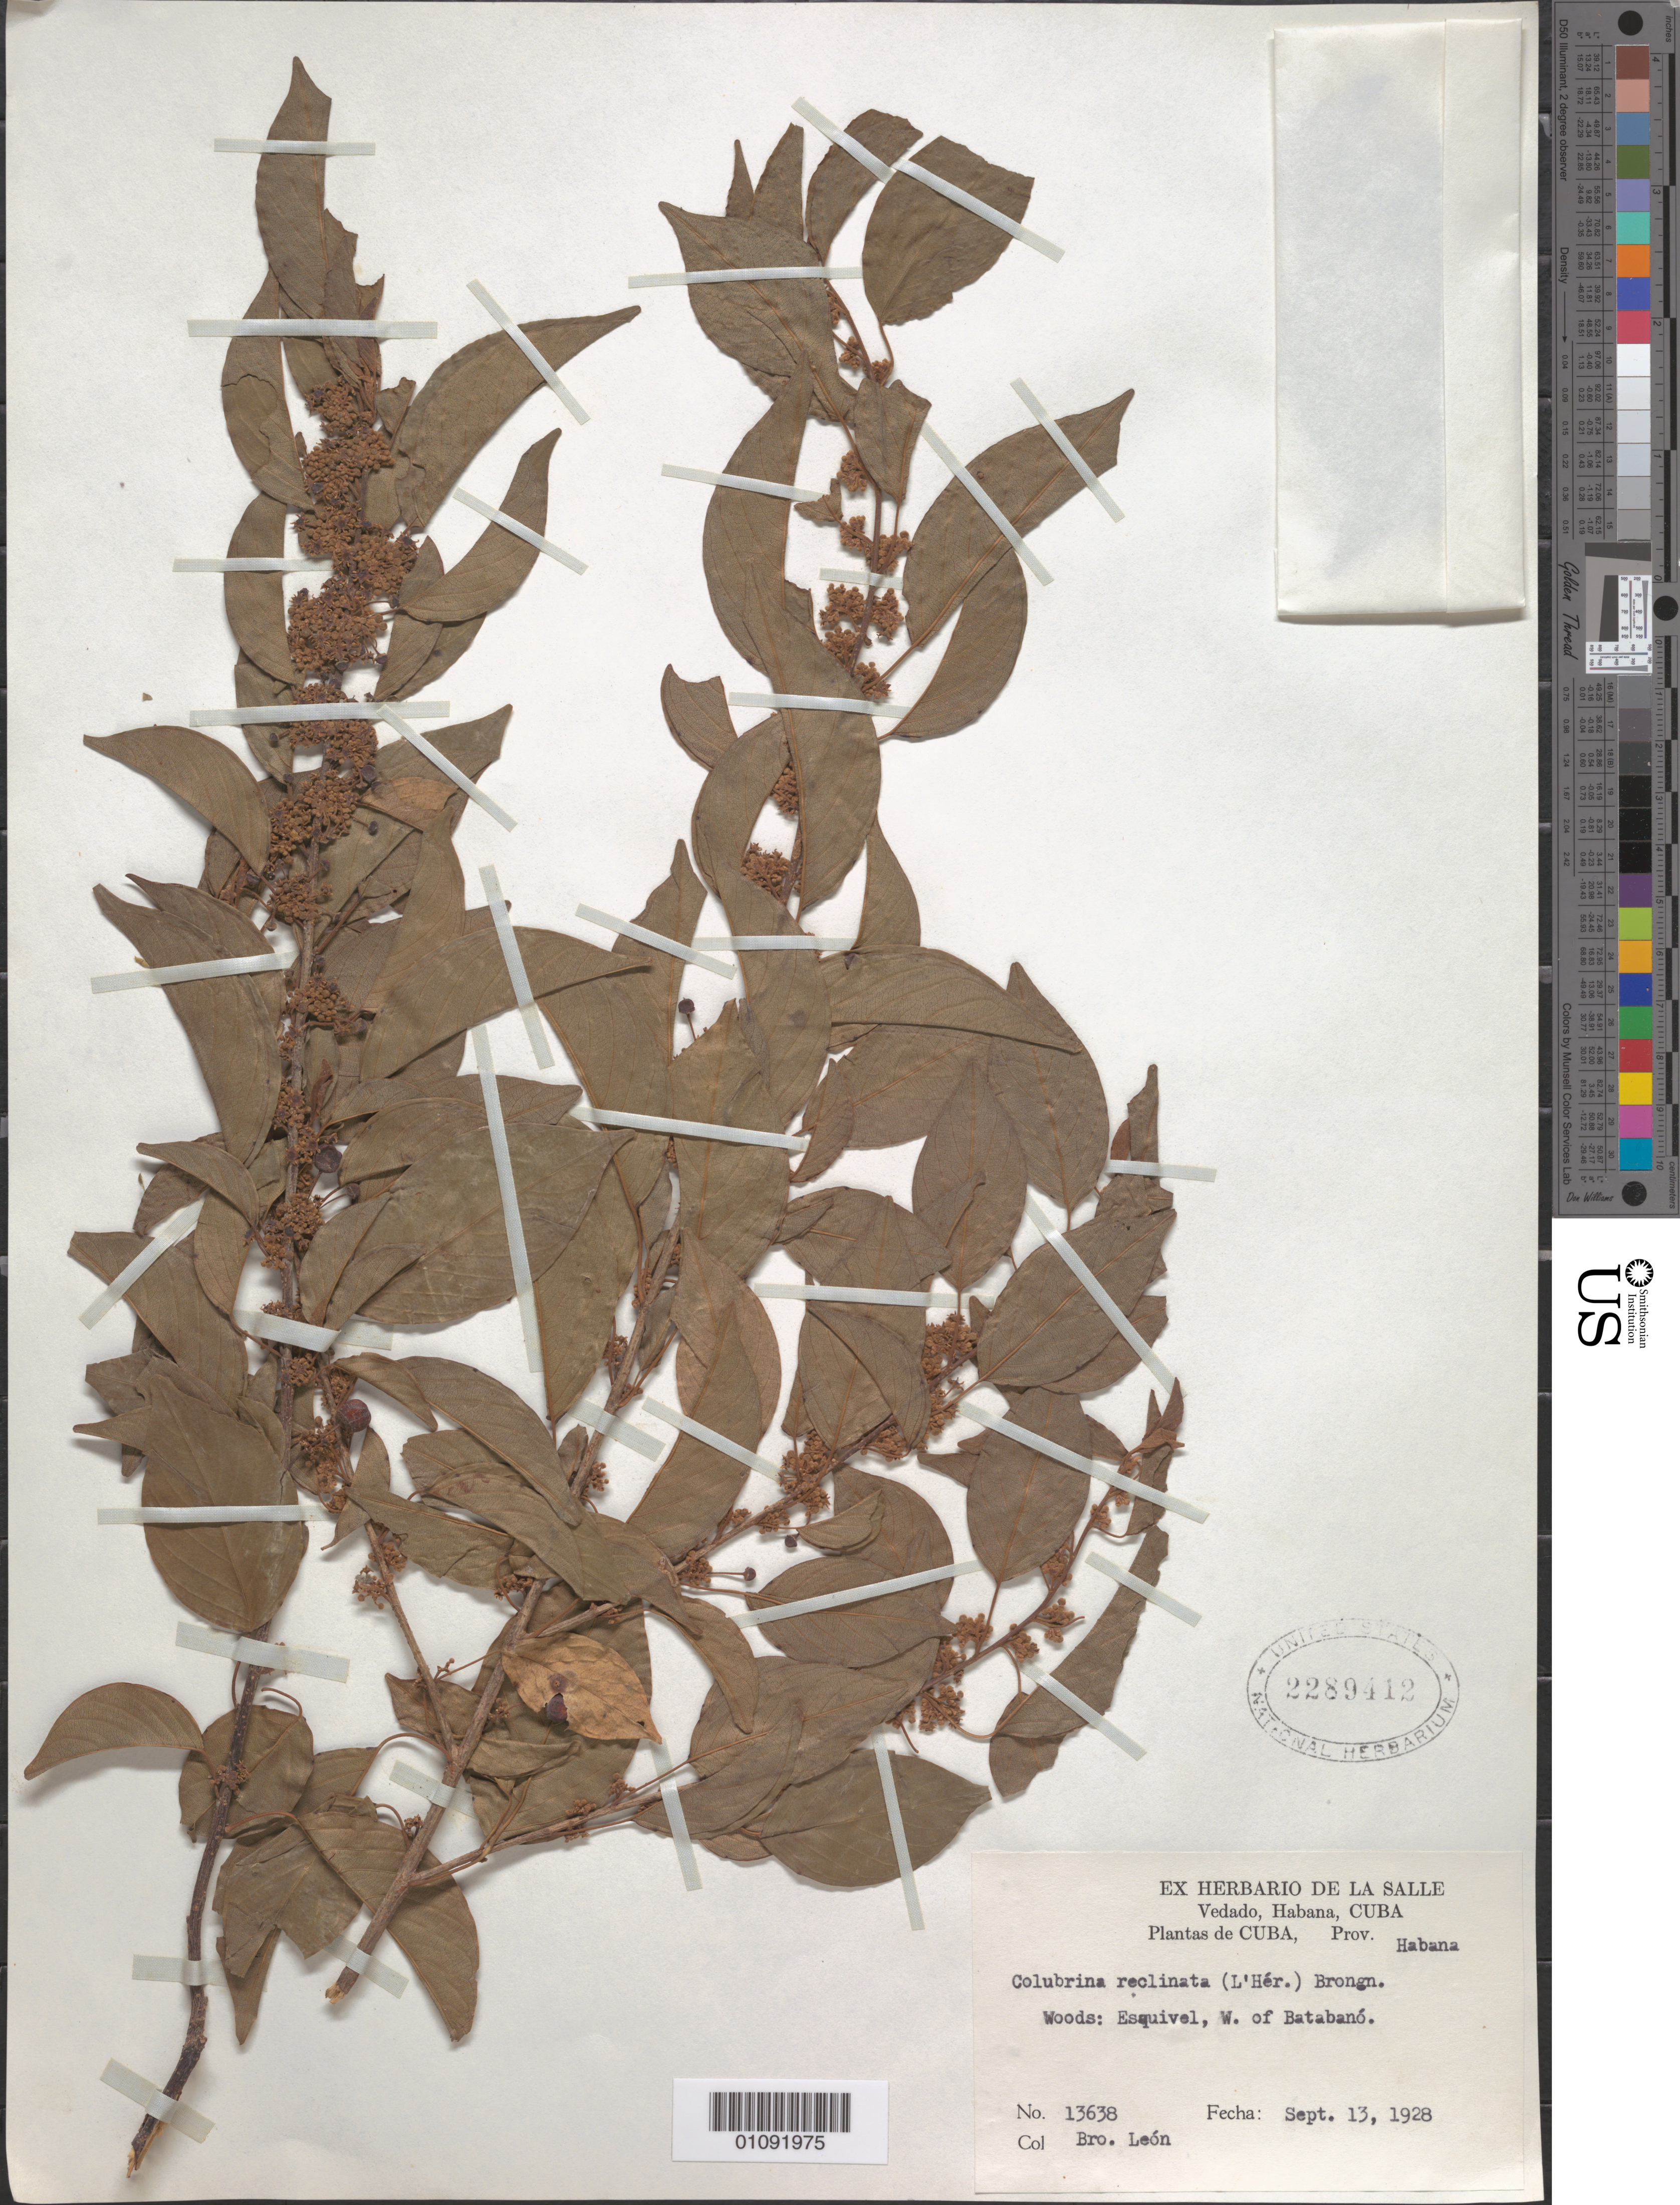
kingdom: Plantae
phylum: Tracheophyta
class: Magnoliopsida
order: Rosales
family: Rhamnaceae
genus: Colubrina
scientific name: Colubrina elliptica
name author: (Sw.) Brizicky & W.L. Stern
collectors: Bro. León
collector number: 13638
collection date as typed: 13 Sep 1928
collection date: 1928-09-13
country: Cuba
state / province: La Habana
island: Cuba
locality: Woods: Esquivel, W of Batabanó Prov Habana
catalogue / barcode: US 2289412